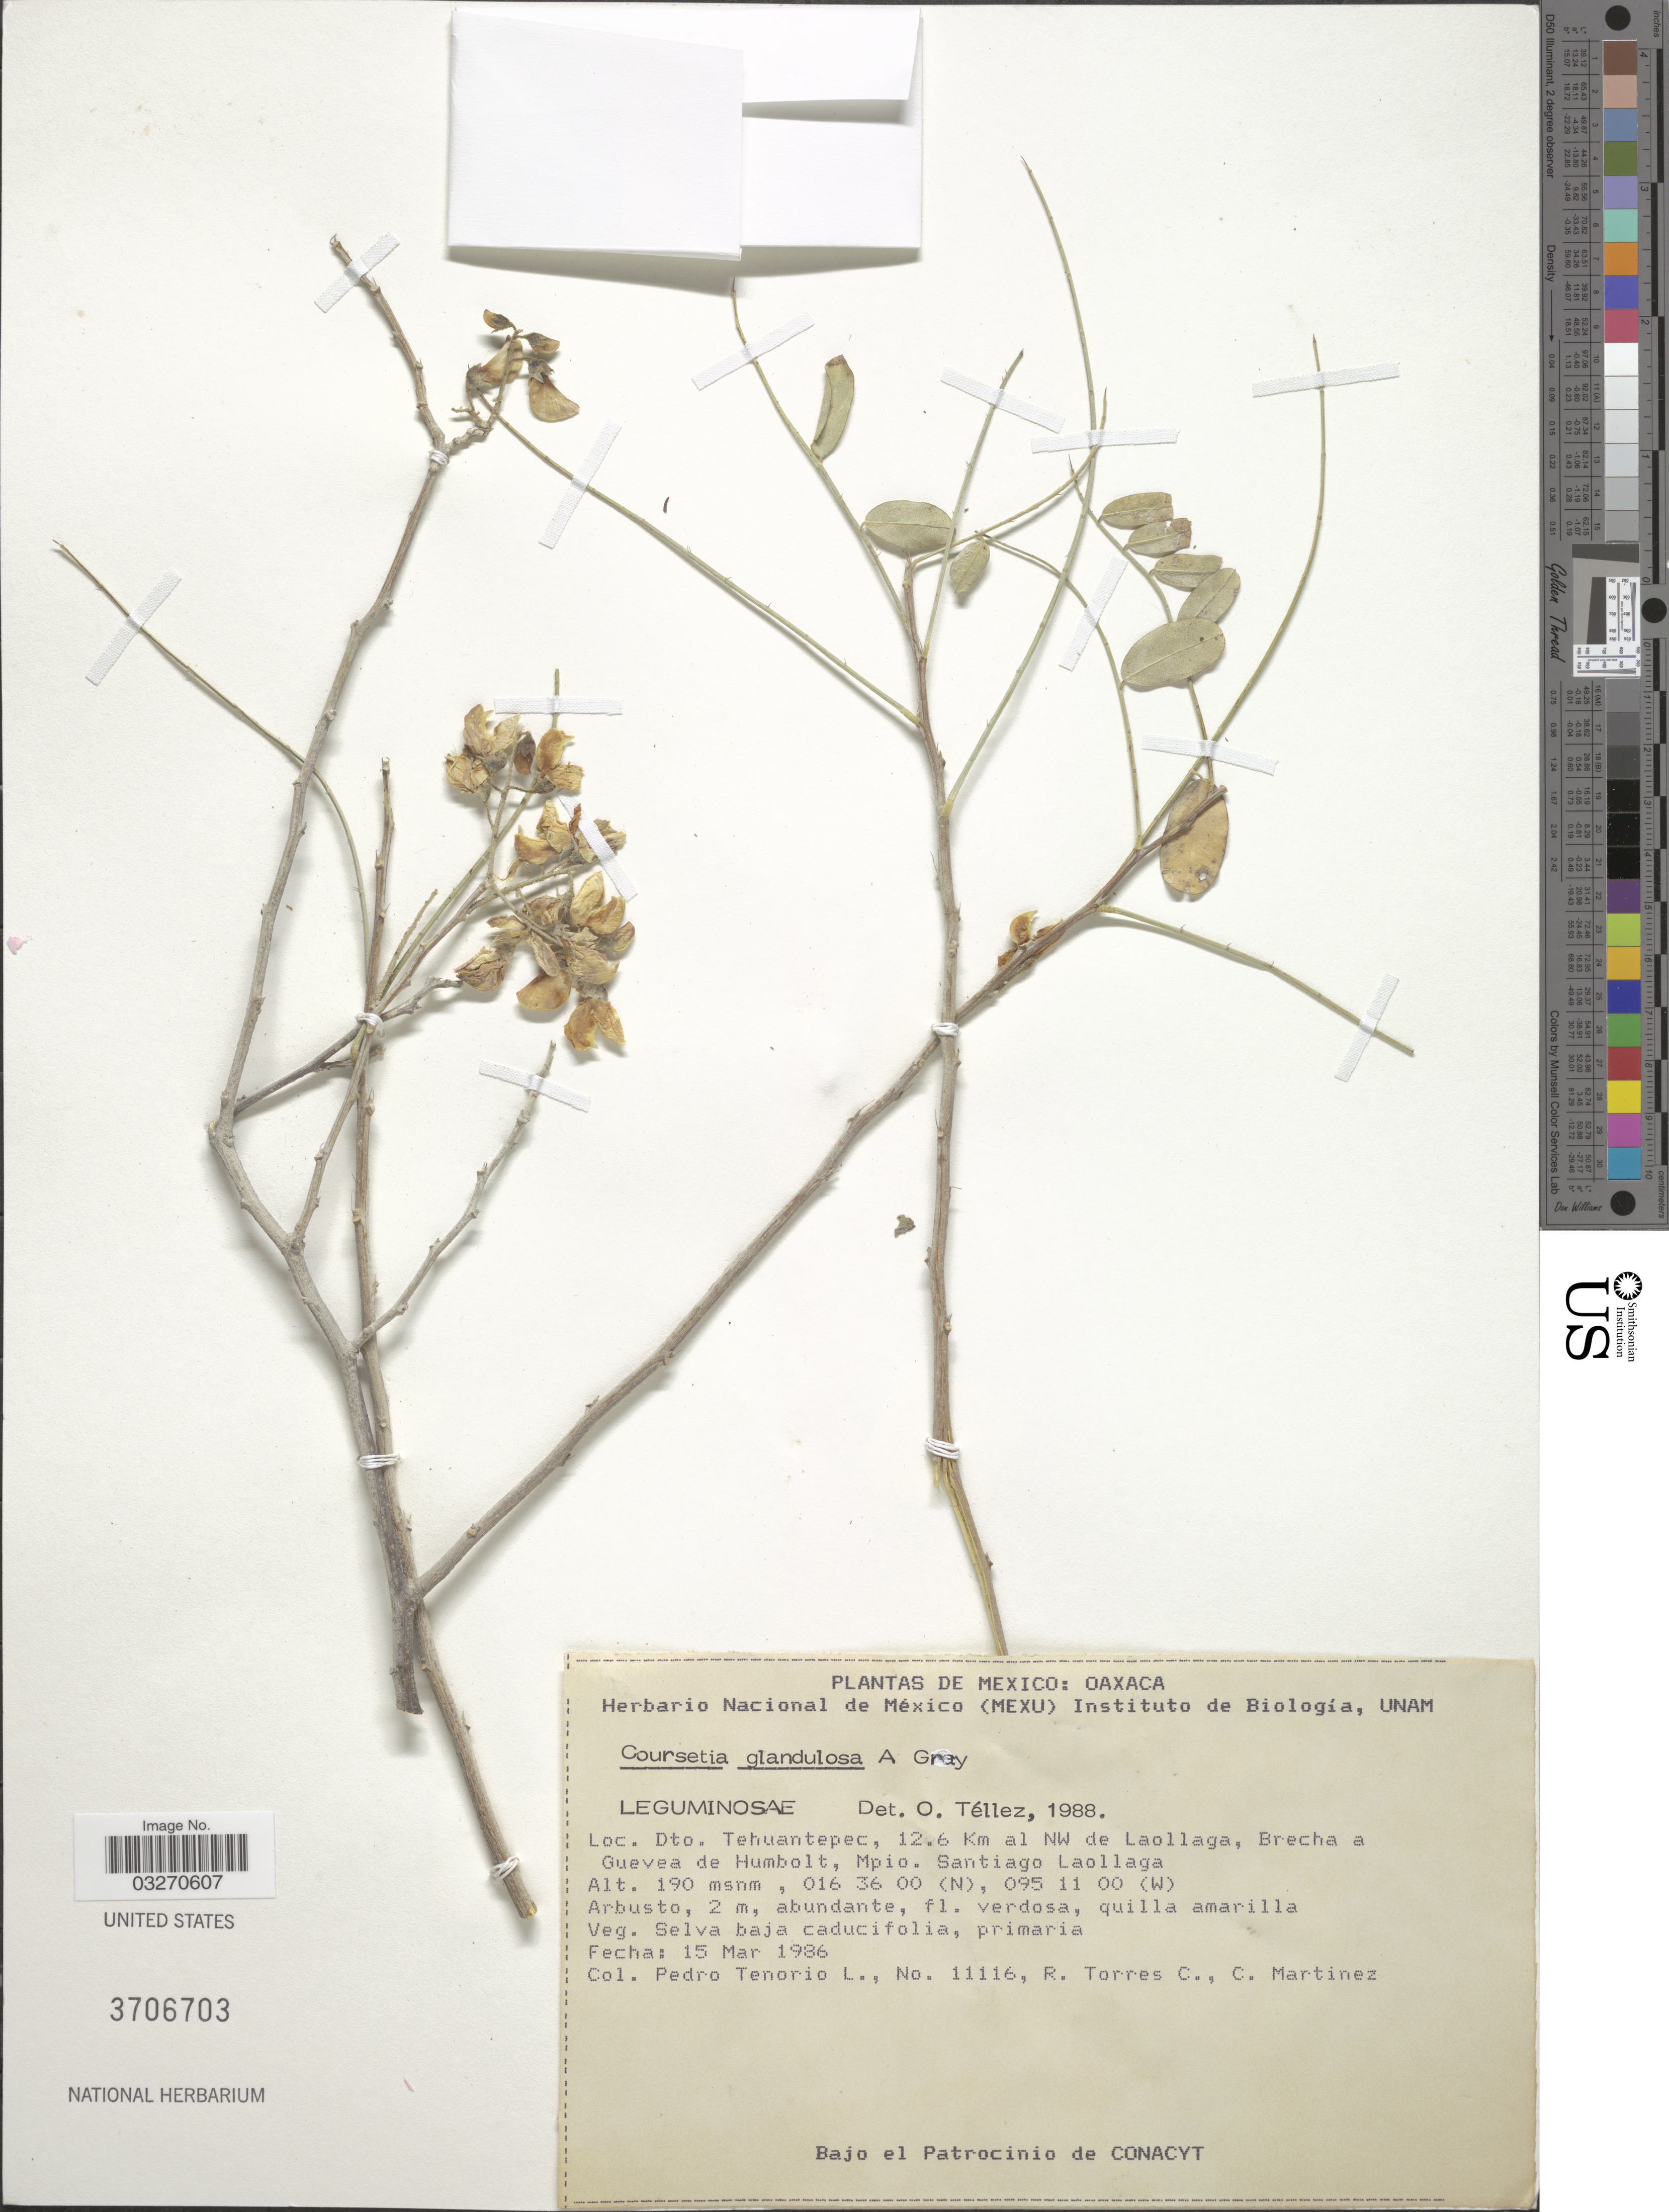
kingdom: Plantae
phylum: Tracheophyta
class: Magnoliopsida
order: Fabales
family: Fabaceae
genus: Coursetia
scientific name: Coursetia glandulosa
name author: A. Gray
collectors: P. Tenorio L., R. Torres C. & C. Martínez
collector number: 11116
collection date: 1986-03-15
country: Mexico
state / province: Oaxaca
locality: Dto. Tehuantepec, 12.6 Km al NW de Laollaga, Brecha a Guevea de Humboldt, Mpio. Santiago Laollaga.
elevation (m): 190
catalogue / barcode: US 3706703